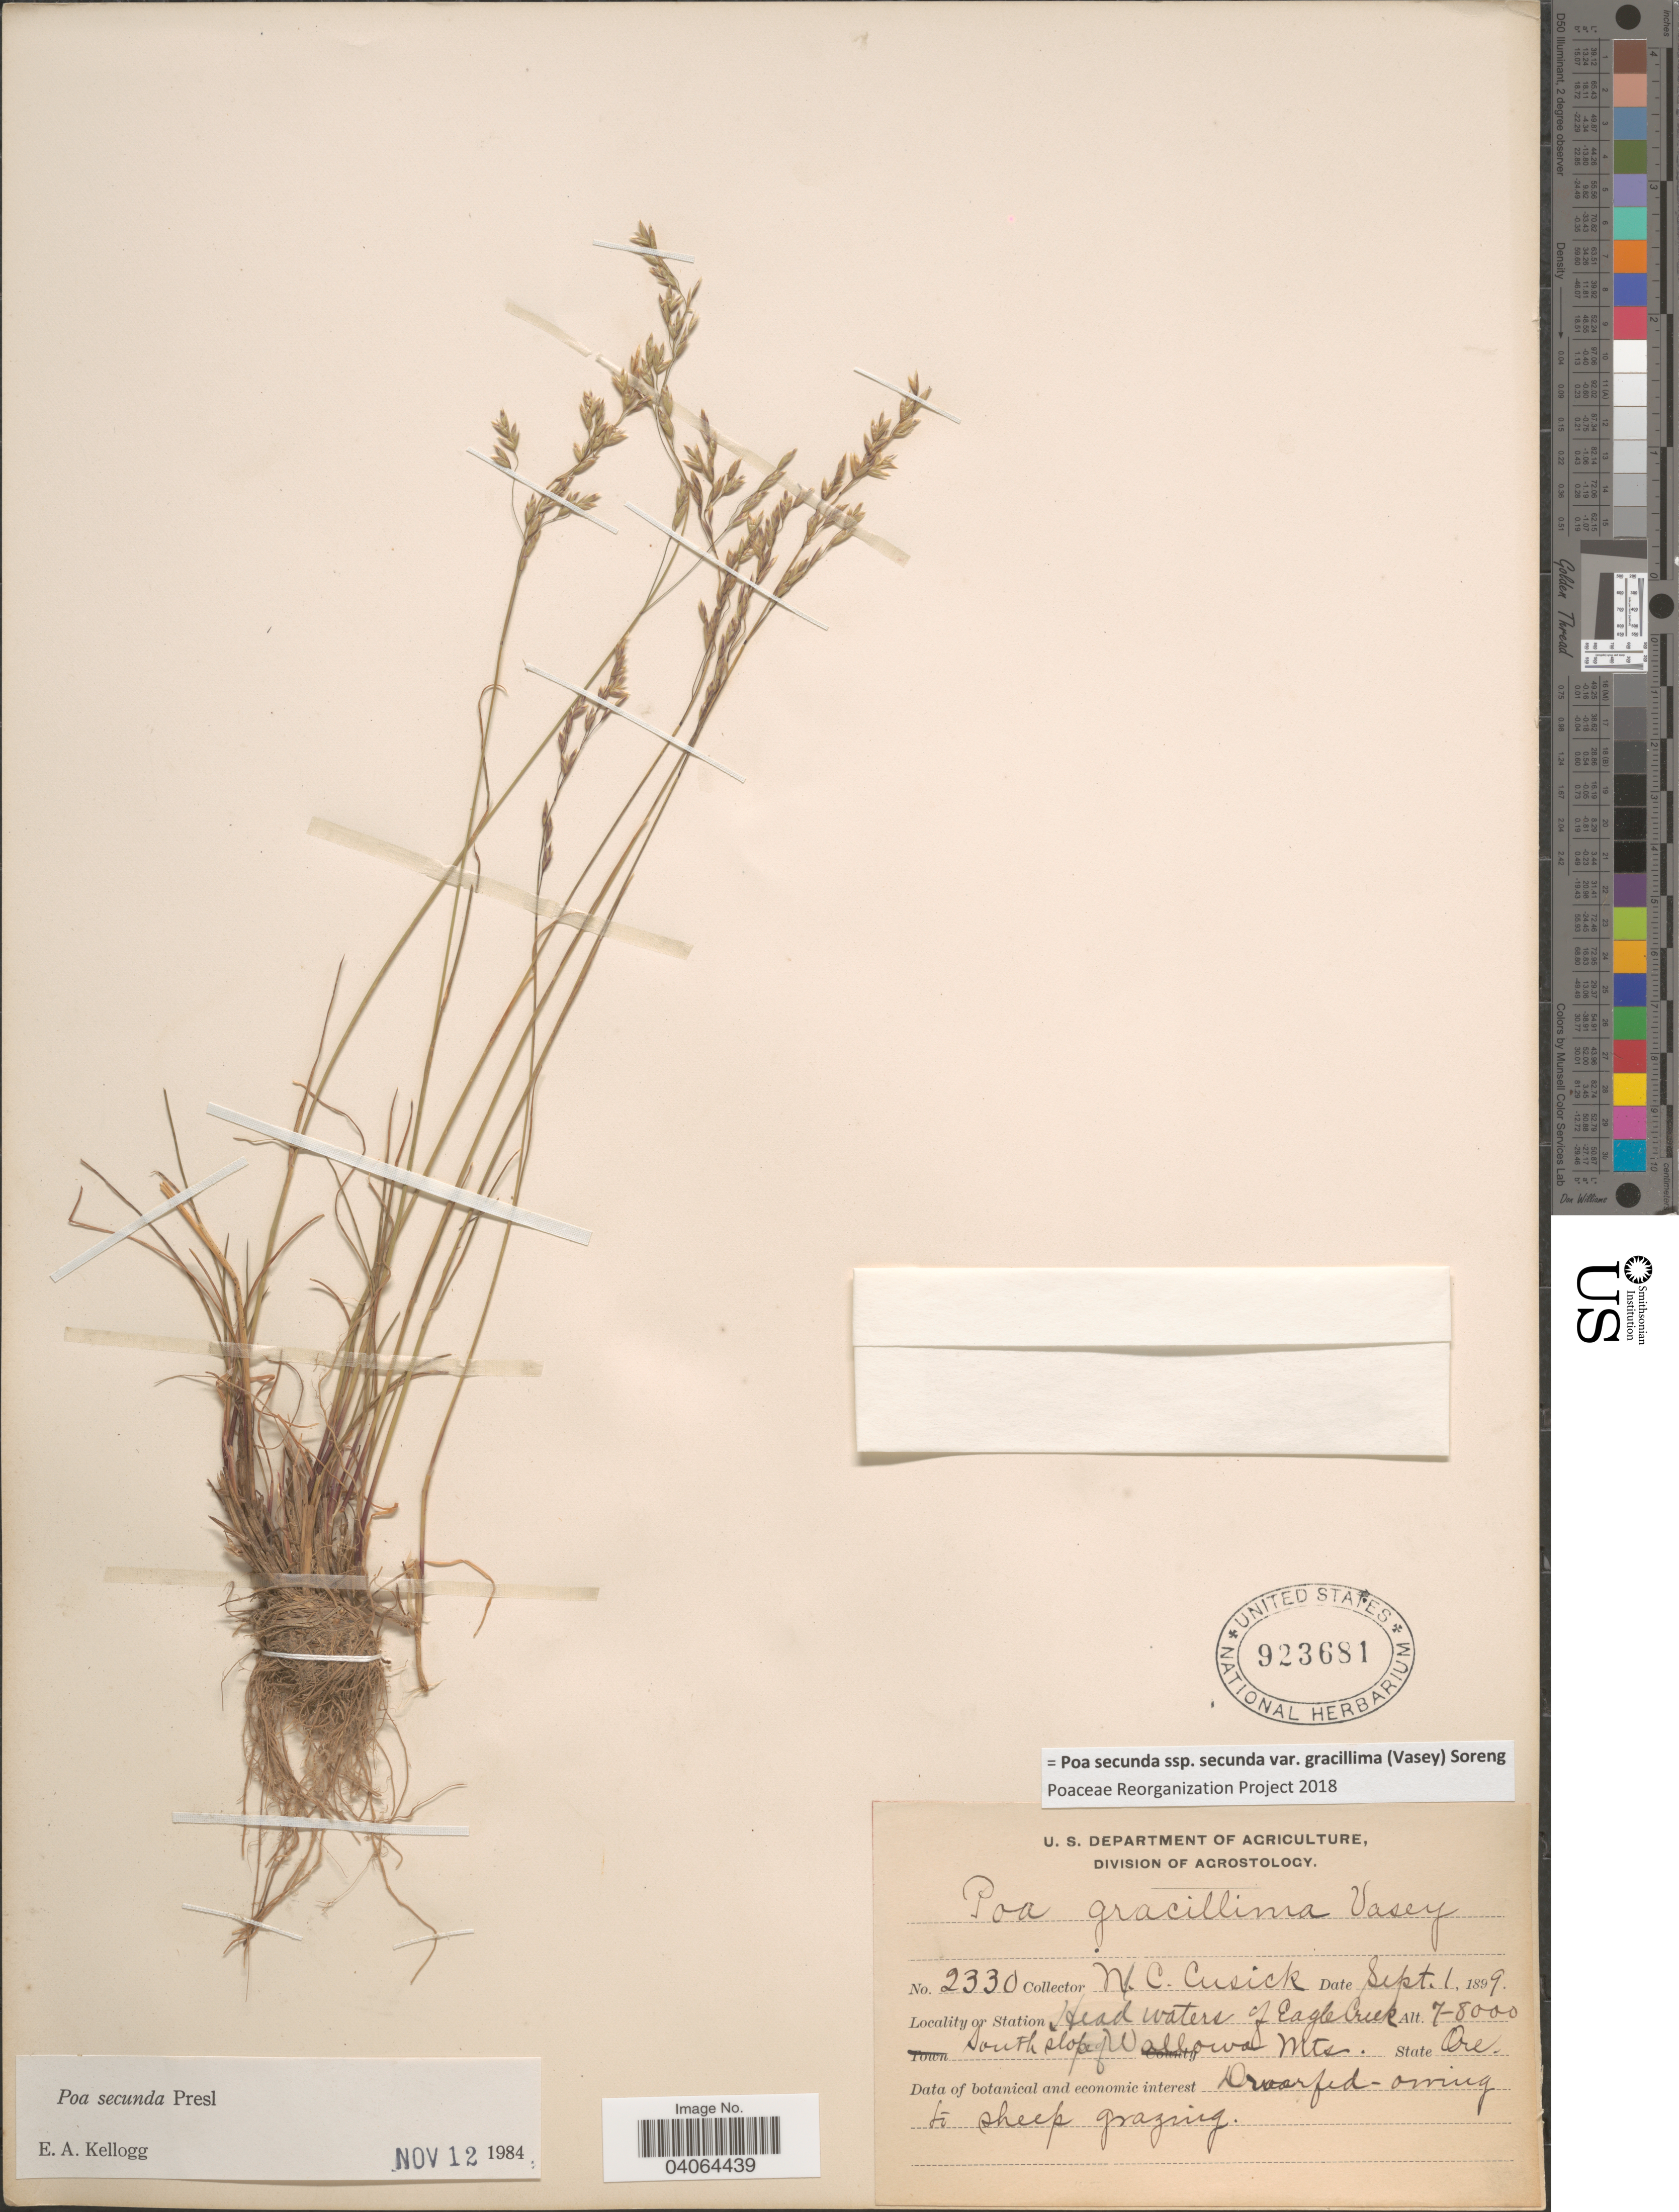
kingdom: Plantae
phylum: Tracheophyta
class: Liliopsida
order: Poales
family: Poaceae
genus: Poa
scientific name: Poa secunda subsp. secunda var. gracillima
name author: (Vasey) Soreng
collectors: W. C. Cusick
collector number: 2330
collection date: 1899-09-01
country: United States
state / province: Oregon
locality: Head waters of Eagle Creek. South slope Wallowa Mts.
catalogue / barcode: US 923681